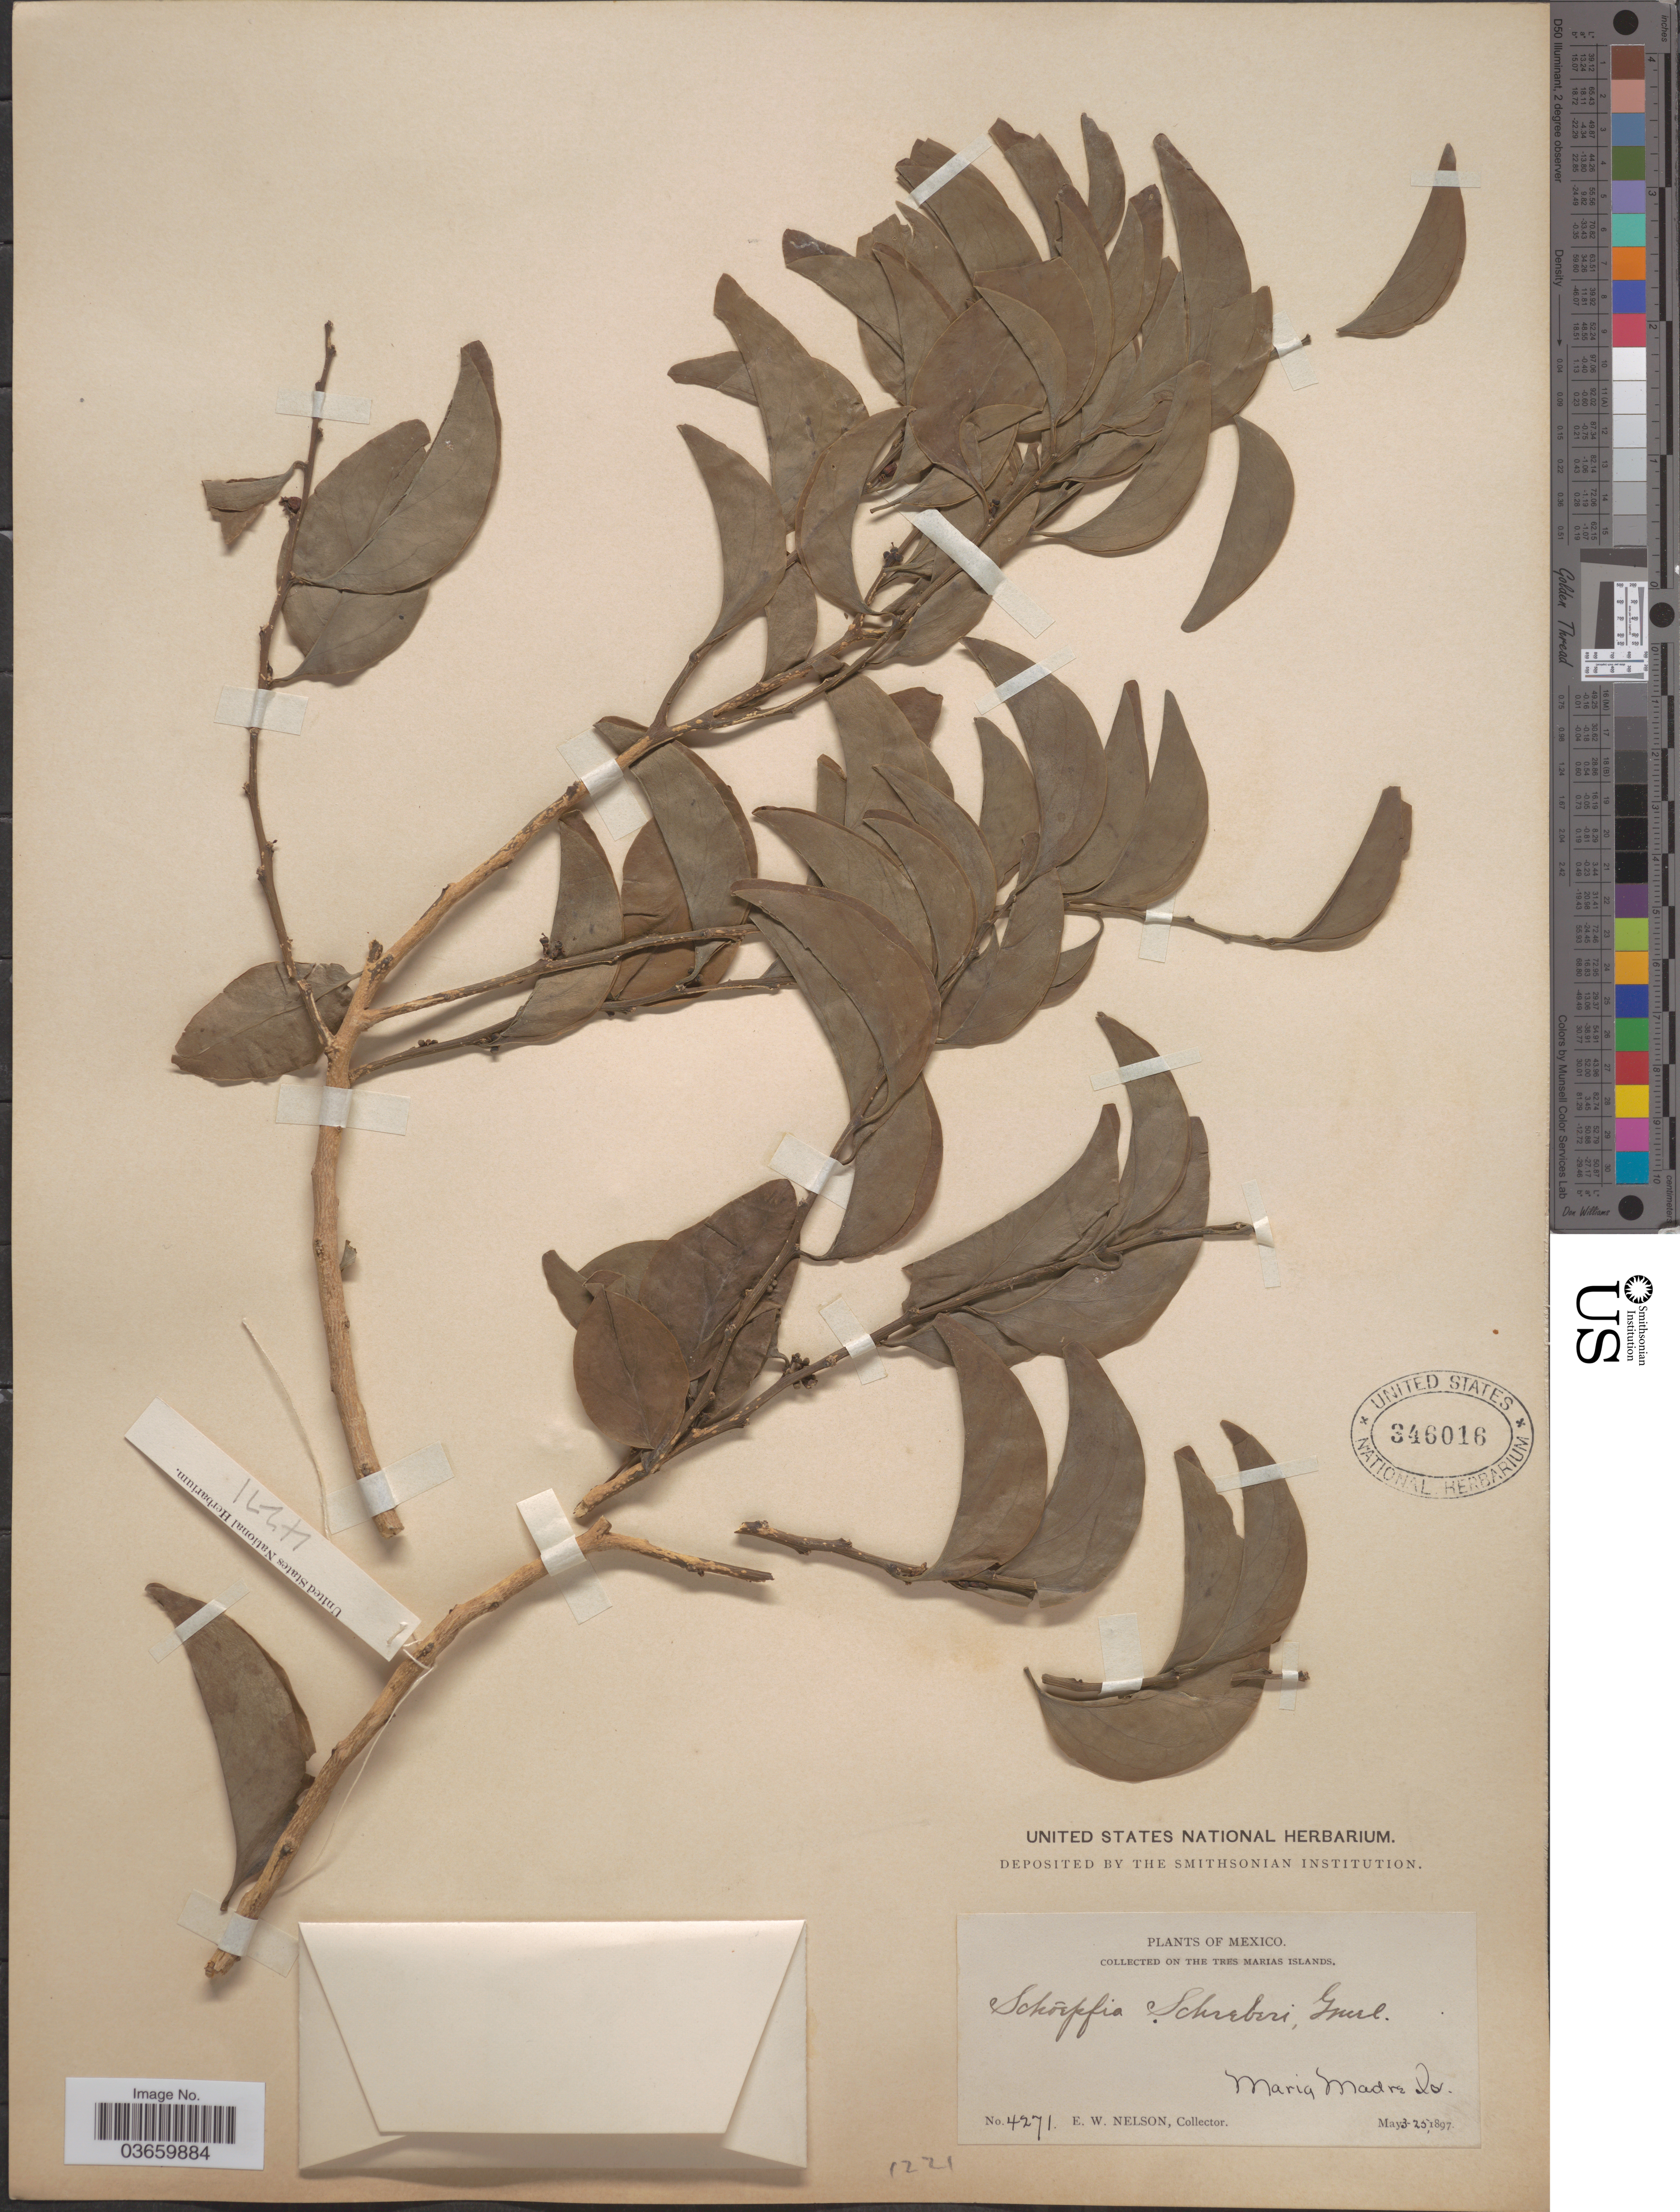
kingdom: Plantae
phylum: Tracheophyta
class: Magnoliopsida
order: Santalales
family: Schoepfiaceae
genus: Schoepfia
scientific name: Schoepfia schreberi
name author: J.F. Gmel.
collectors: E. W. Nelson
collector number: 4271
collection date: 1897-05-03/1897-05-25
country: Mexico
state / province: Nayarit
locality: The Tres Marias Islands. Maria Madre Co.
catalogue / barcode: US 346016